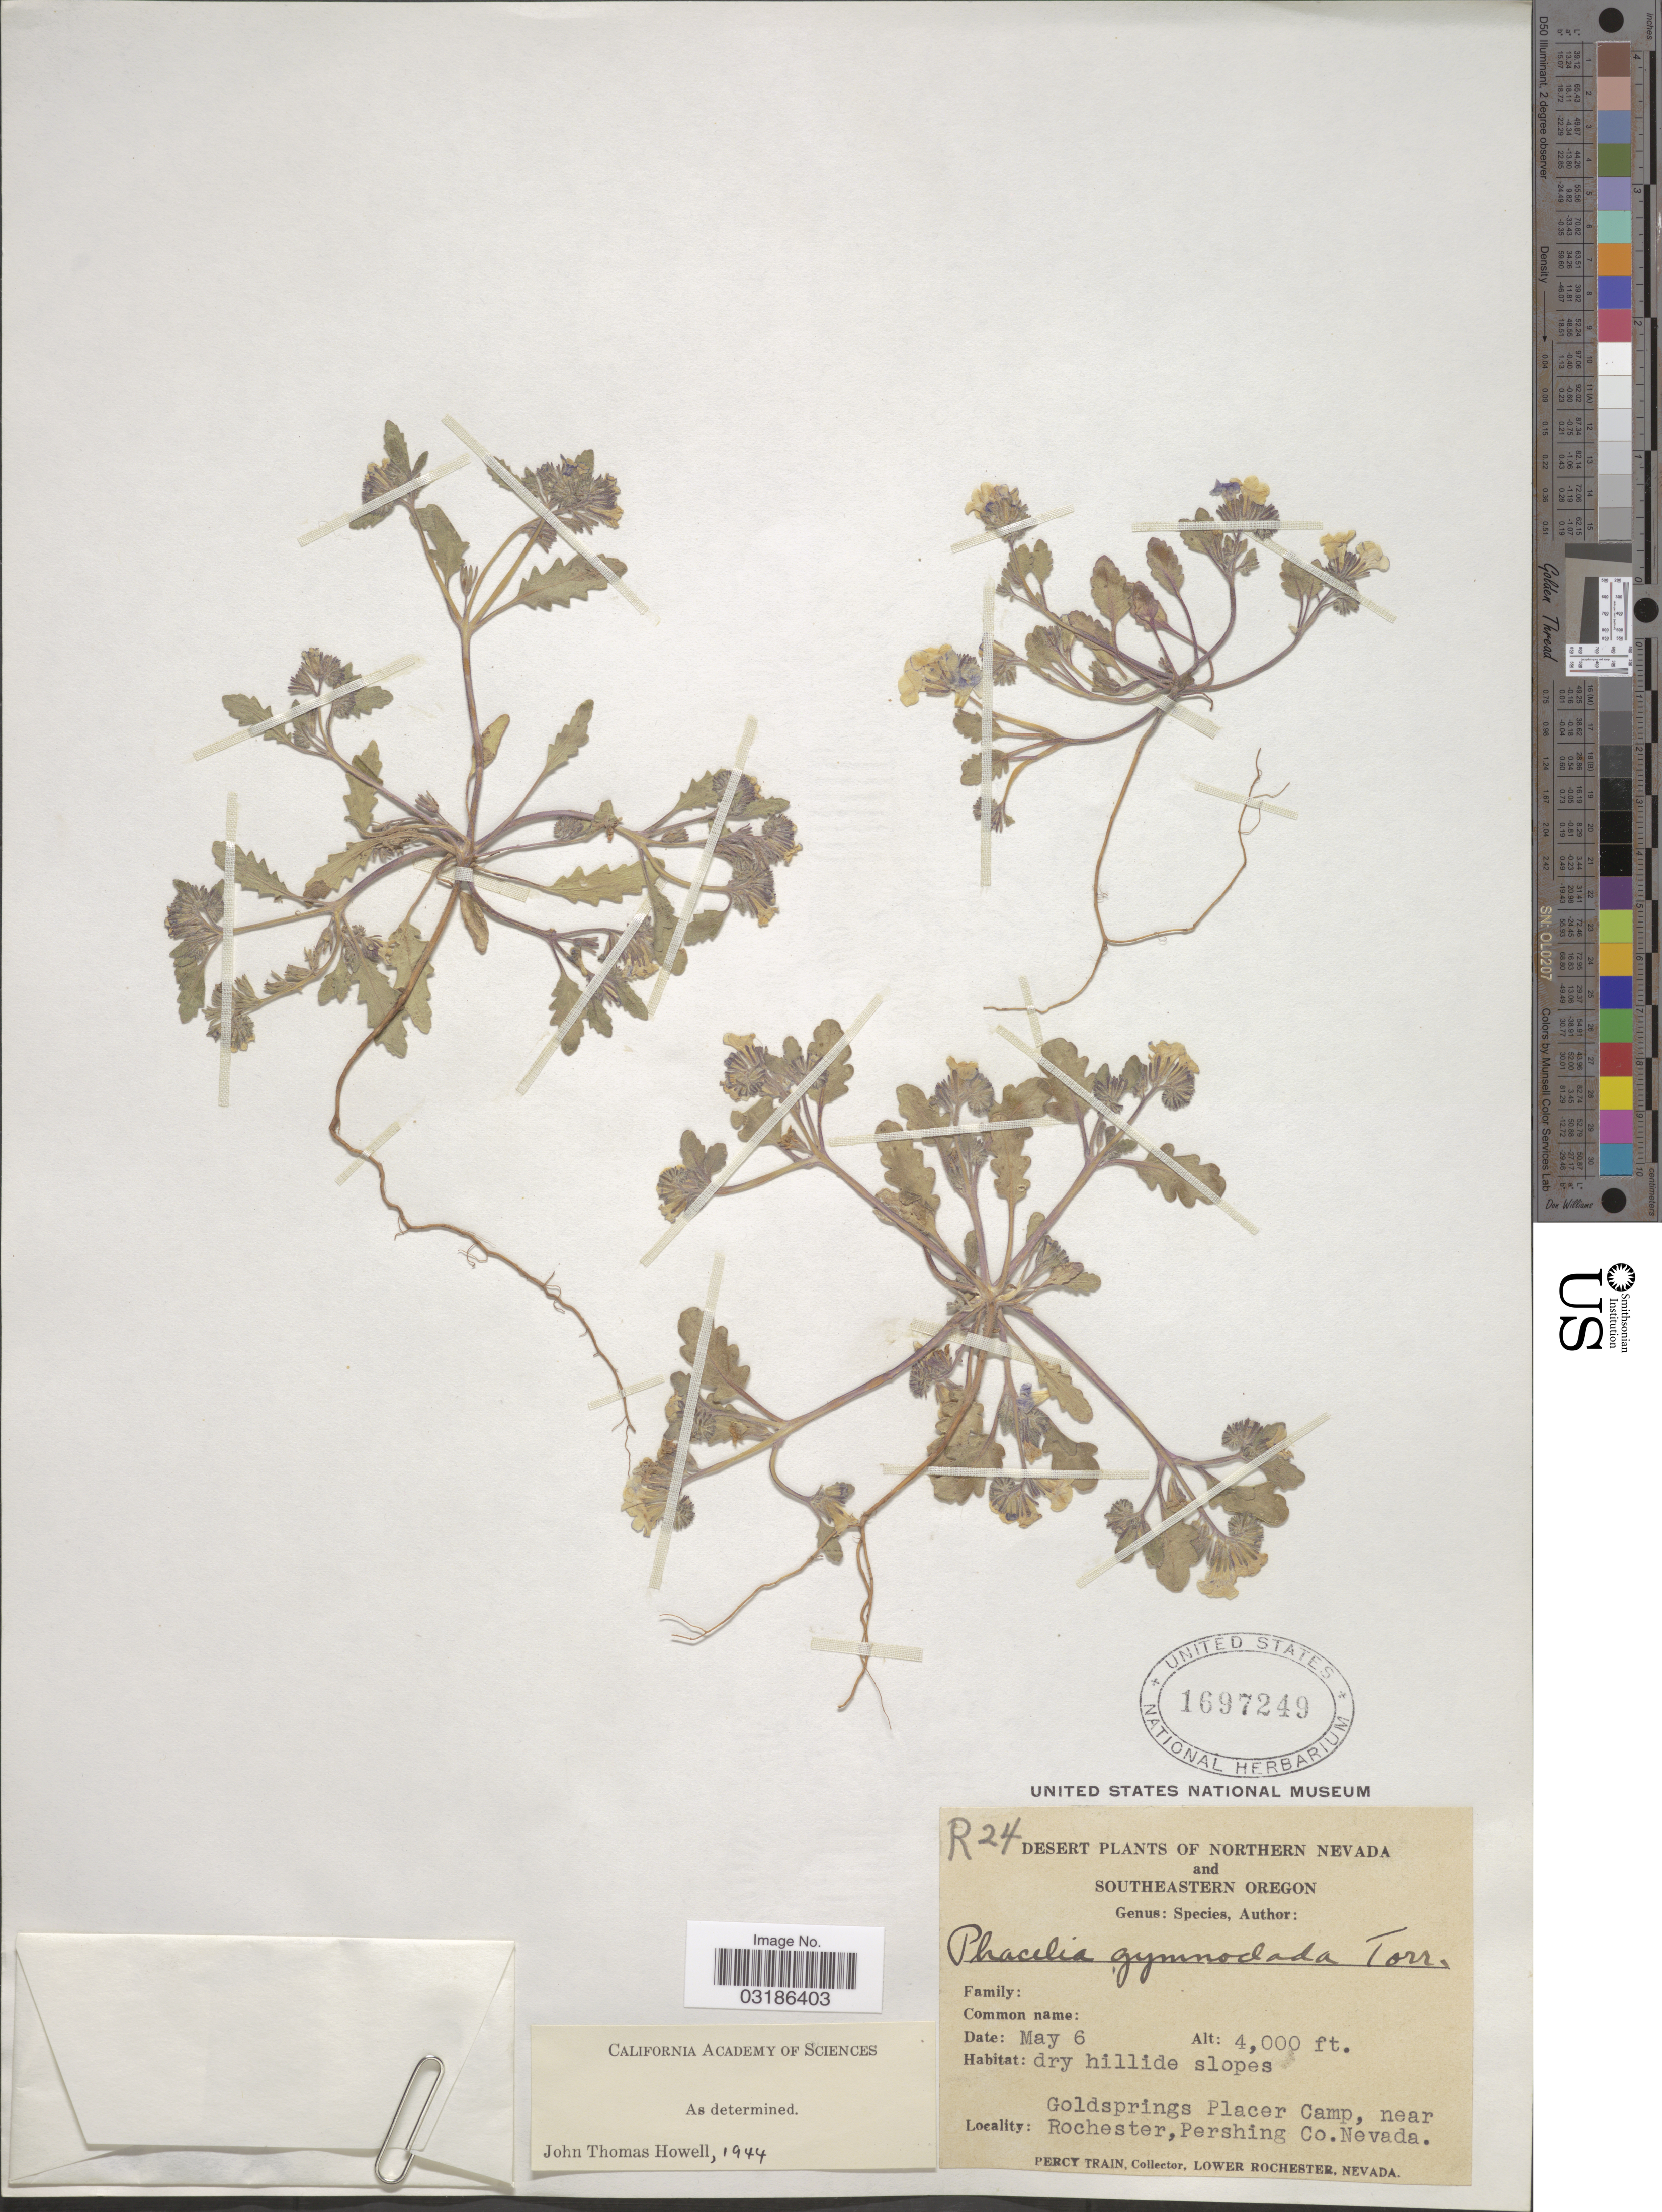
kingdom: Plantae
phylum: Tracheophyta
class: Magnoliopsida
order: Boraginales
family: Hydrophyllaceae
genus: Phacelia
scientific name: Phacelia gymnoclada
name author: Torr. in C. King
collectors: P. Train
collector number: R24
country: United States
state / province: Nevada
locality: Desert plants of Northern Nevada. Goldsprings Placer Camp, near Rochester, Pershing Co.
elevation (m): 1219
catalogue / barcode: US 1697249